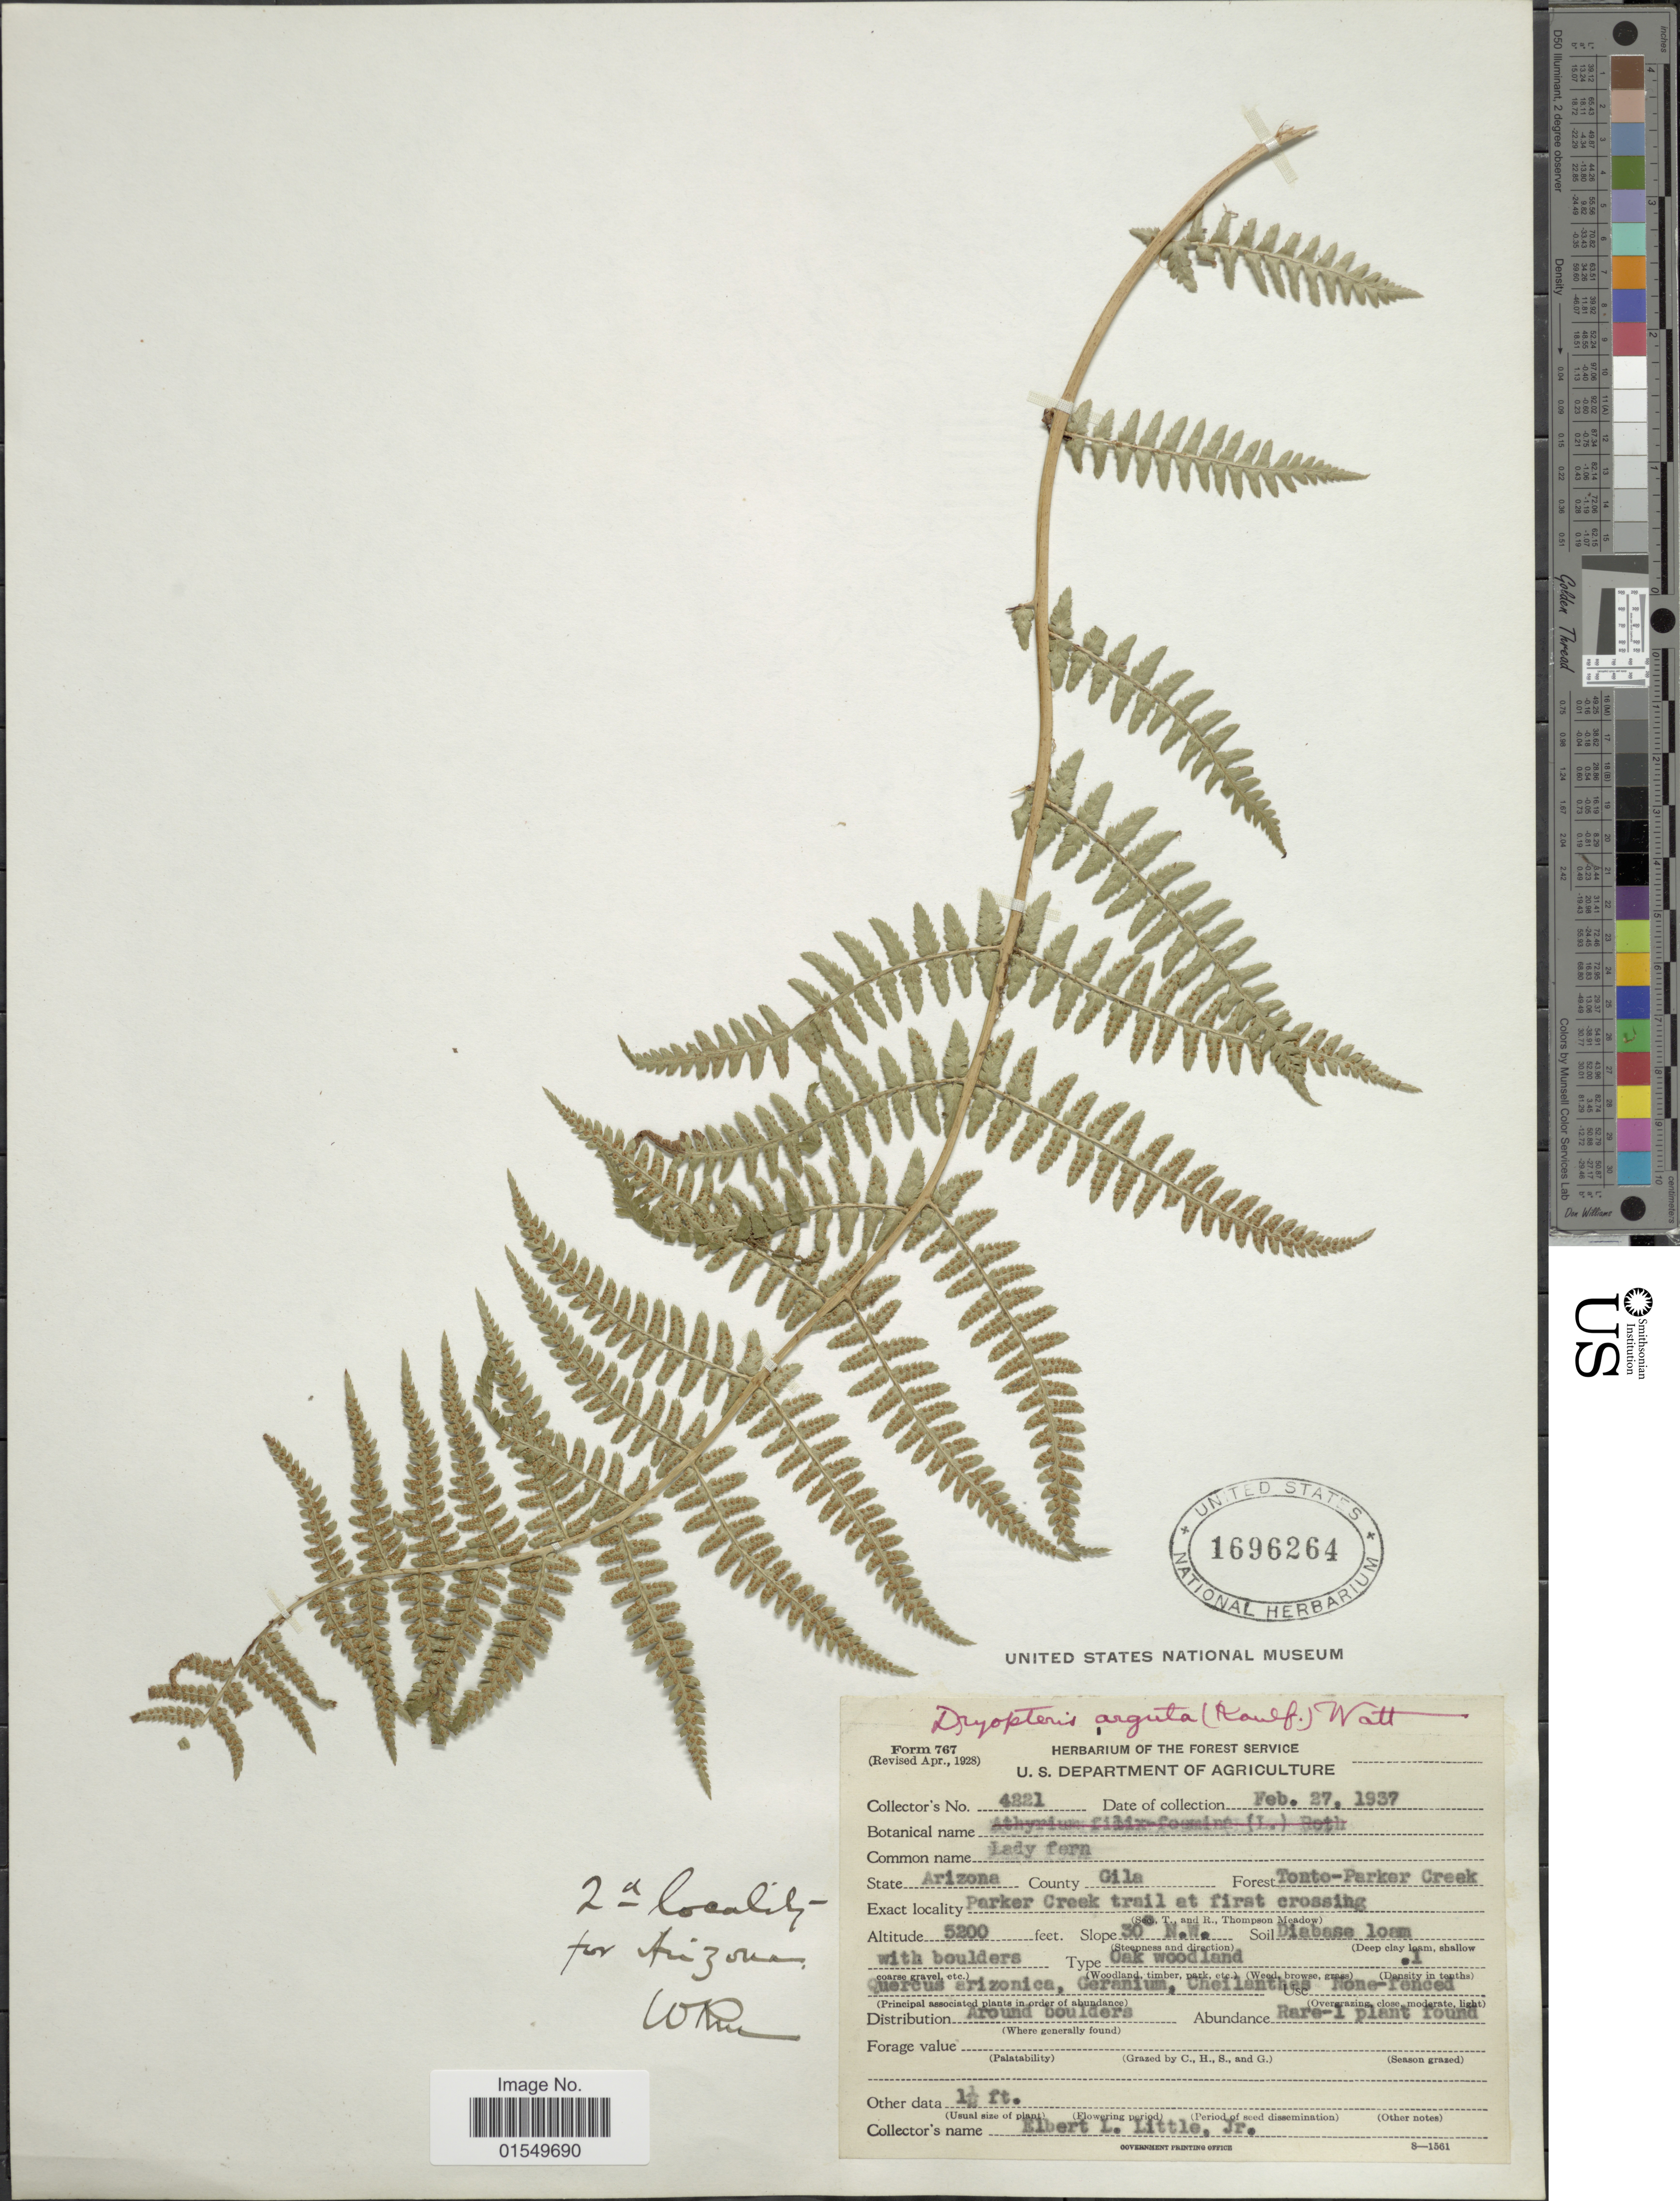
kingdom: Plantae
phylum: Tracheophyta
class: Polypodiopsida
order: Polypodiales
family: Dryopteridaceae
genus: Dryopteris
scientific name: Dryopteris arguta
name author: (Kaulf.) Maxon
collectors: E. L. Little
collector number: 4221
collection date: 1937-02-27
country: United States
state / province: Arizona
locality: State Arizona, County Gila, Forest Tonto-Parker Creek, Parker Creek trail at first crossing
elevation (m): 1585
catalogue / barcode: US 1696264